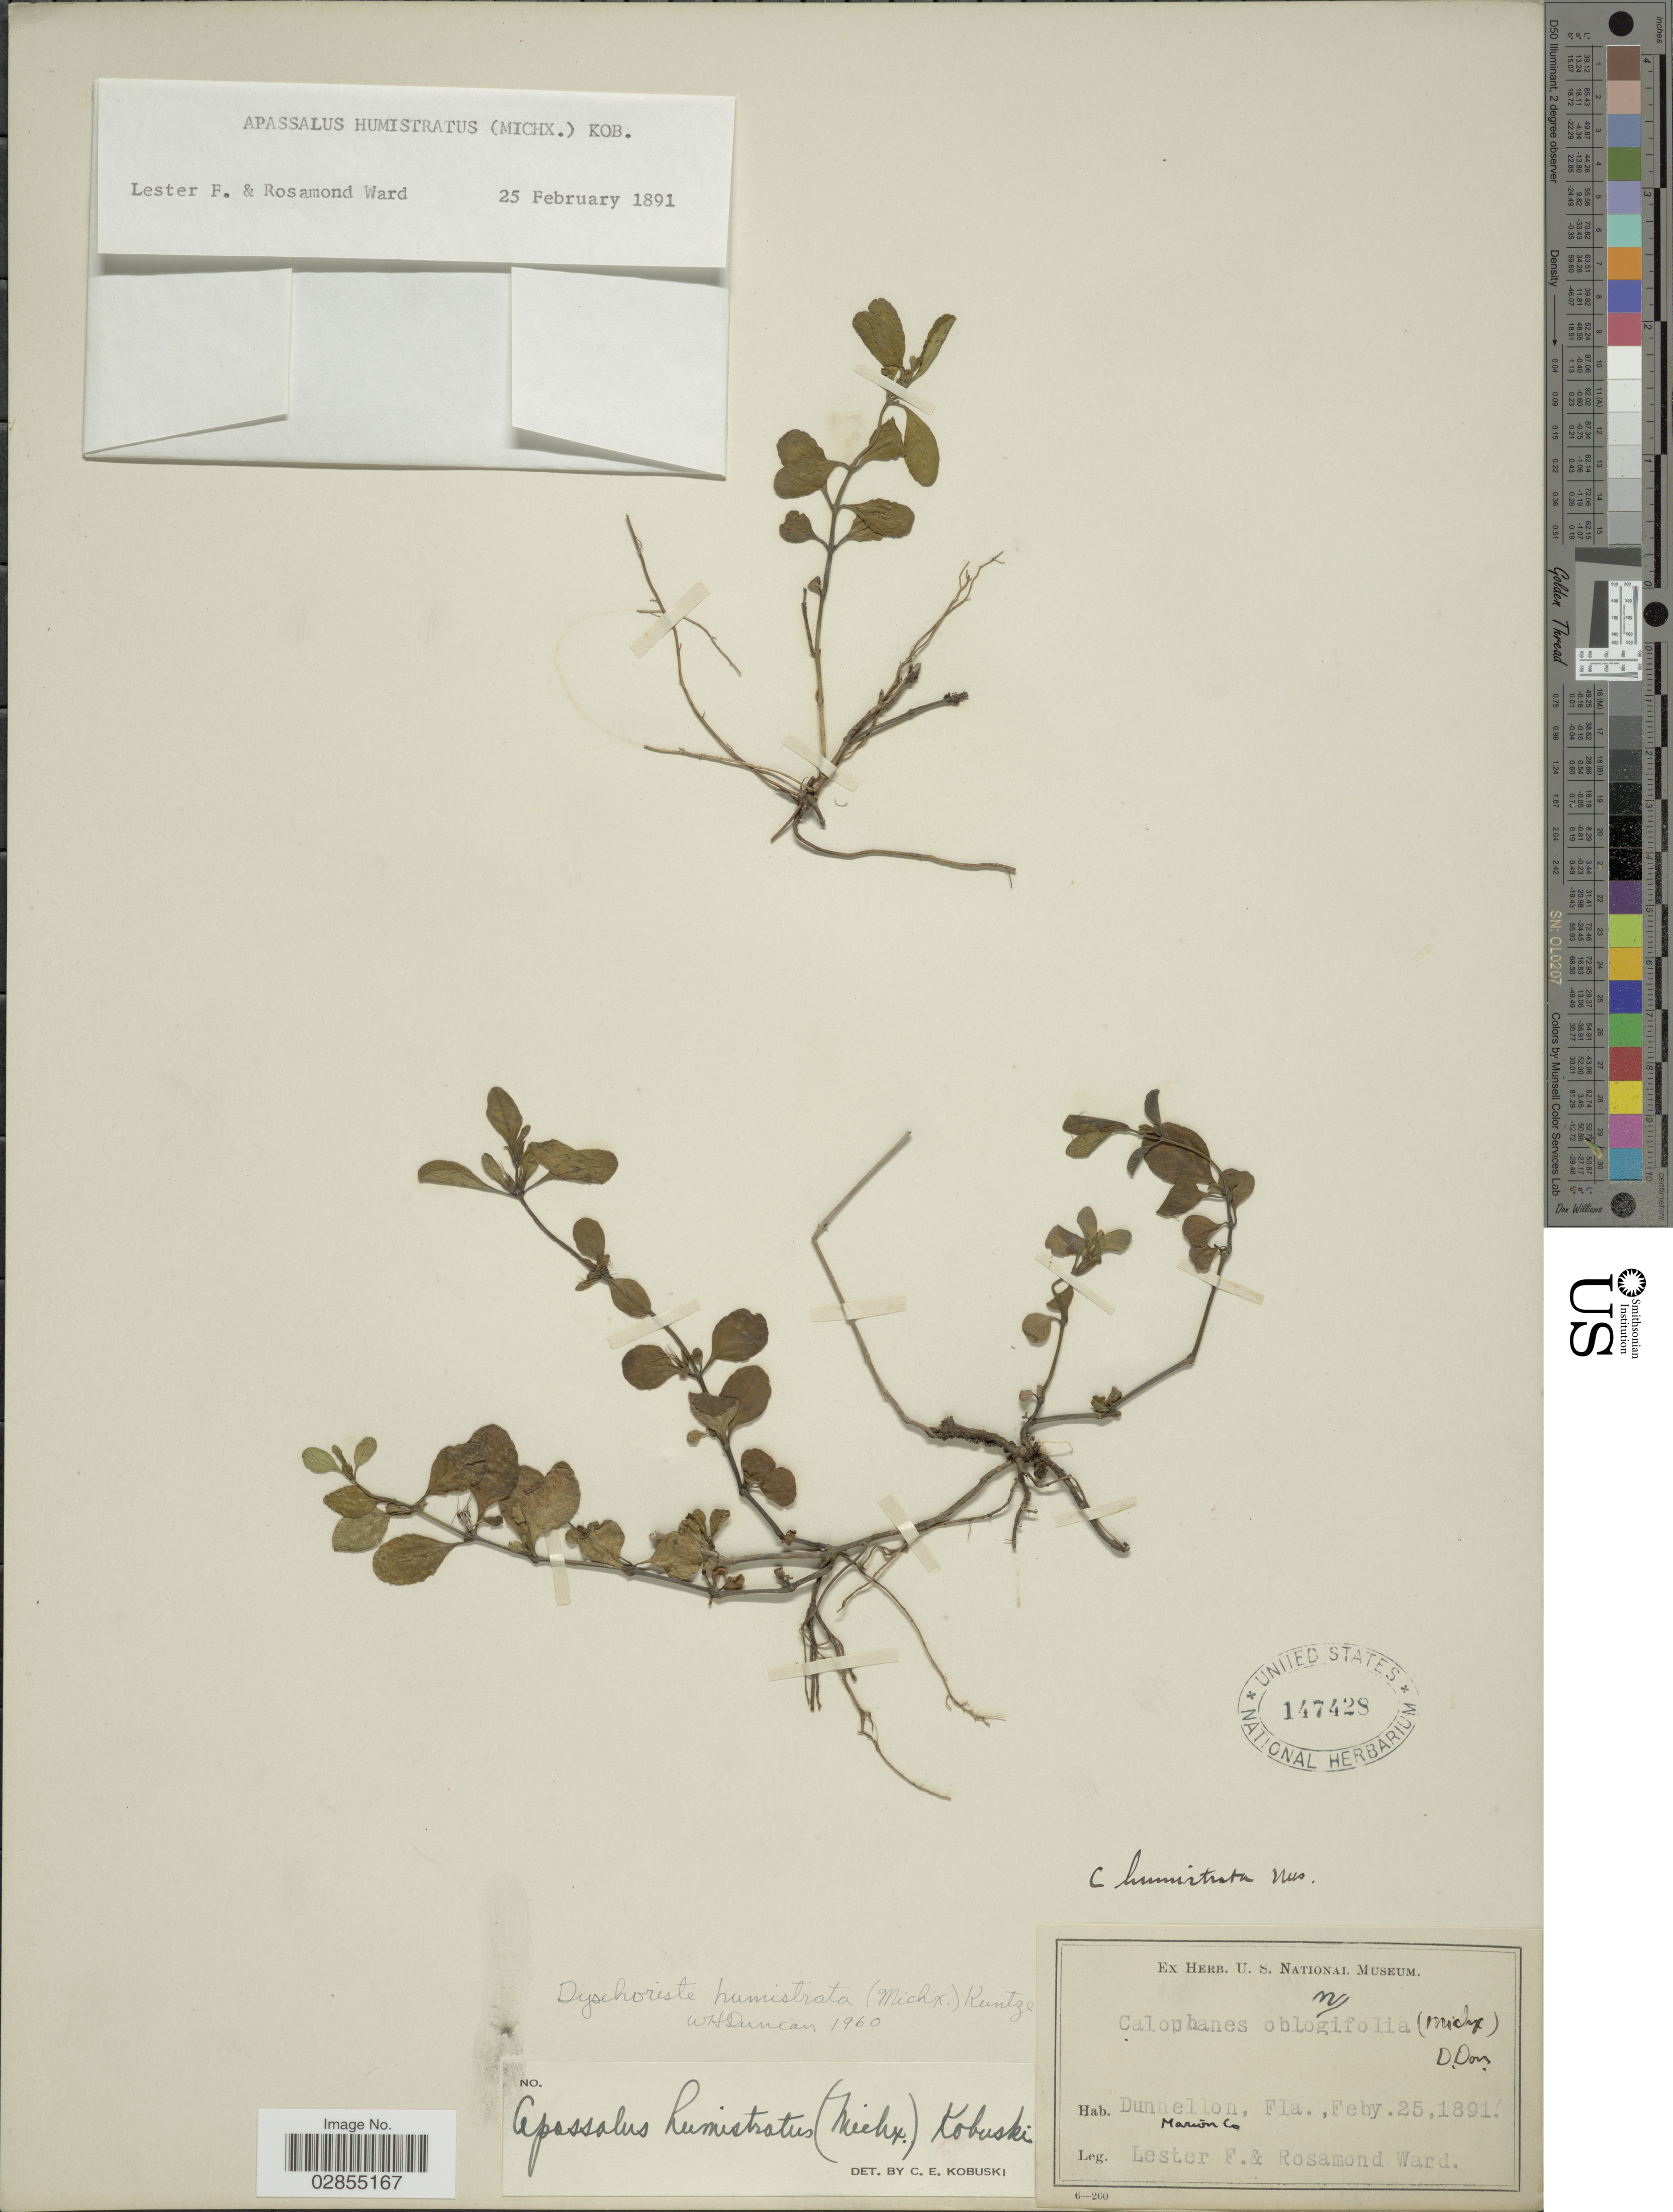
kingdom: Plantae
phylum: Tracheophyta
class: Magnoliopsida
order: Lamiales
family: Acanthaceae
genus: Dyschoriste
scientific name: Dyschoriste humistrata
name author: (Shuttlew. ex Nees) Kuntze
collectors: L. F. Ward & R. Ward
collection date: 1891-02-25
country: United States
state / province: Florida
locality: Dunellon, Marion Co.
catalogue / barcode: US 147428